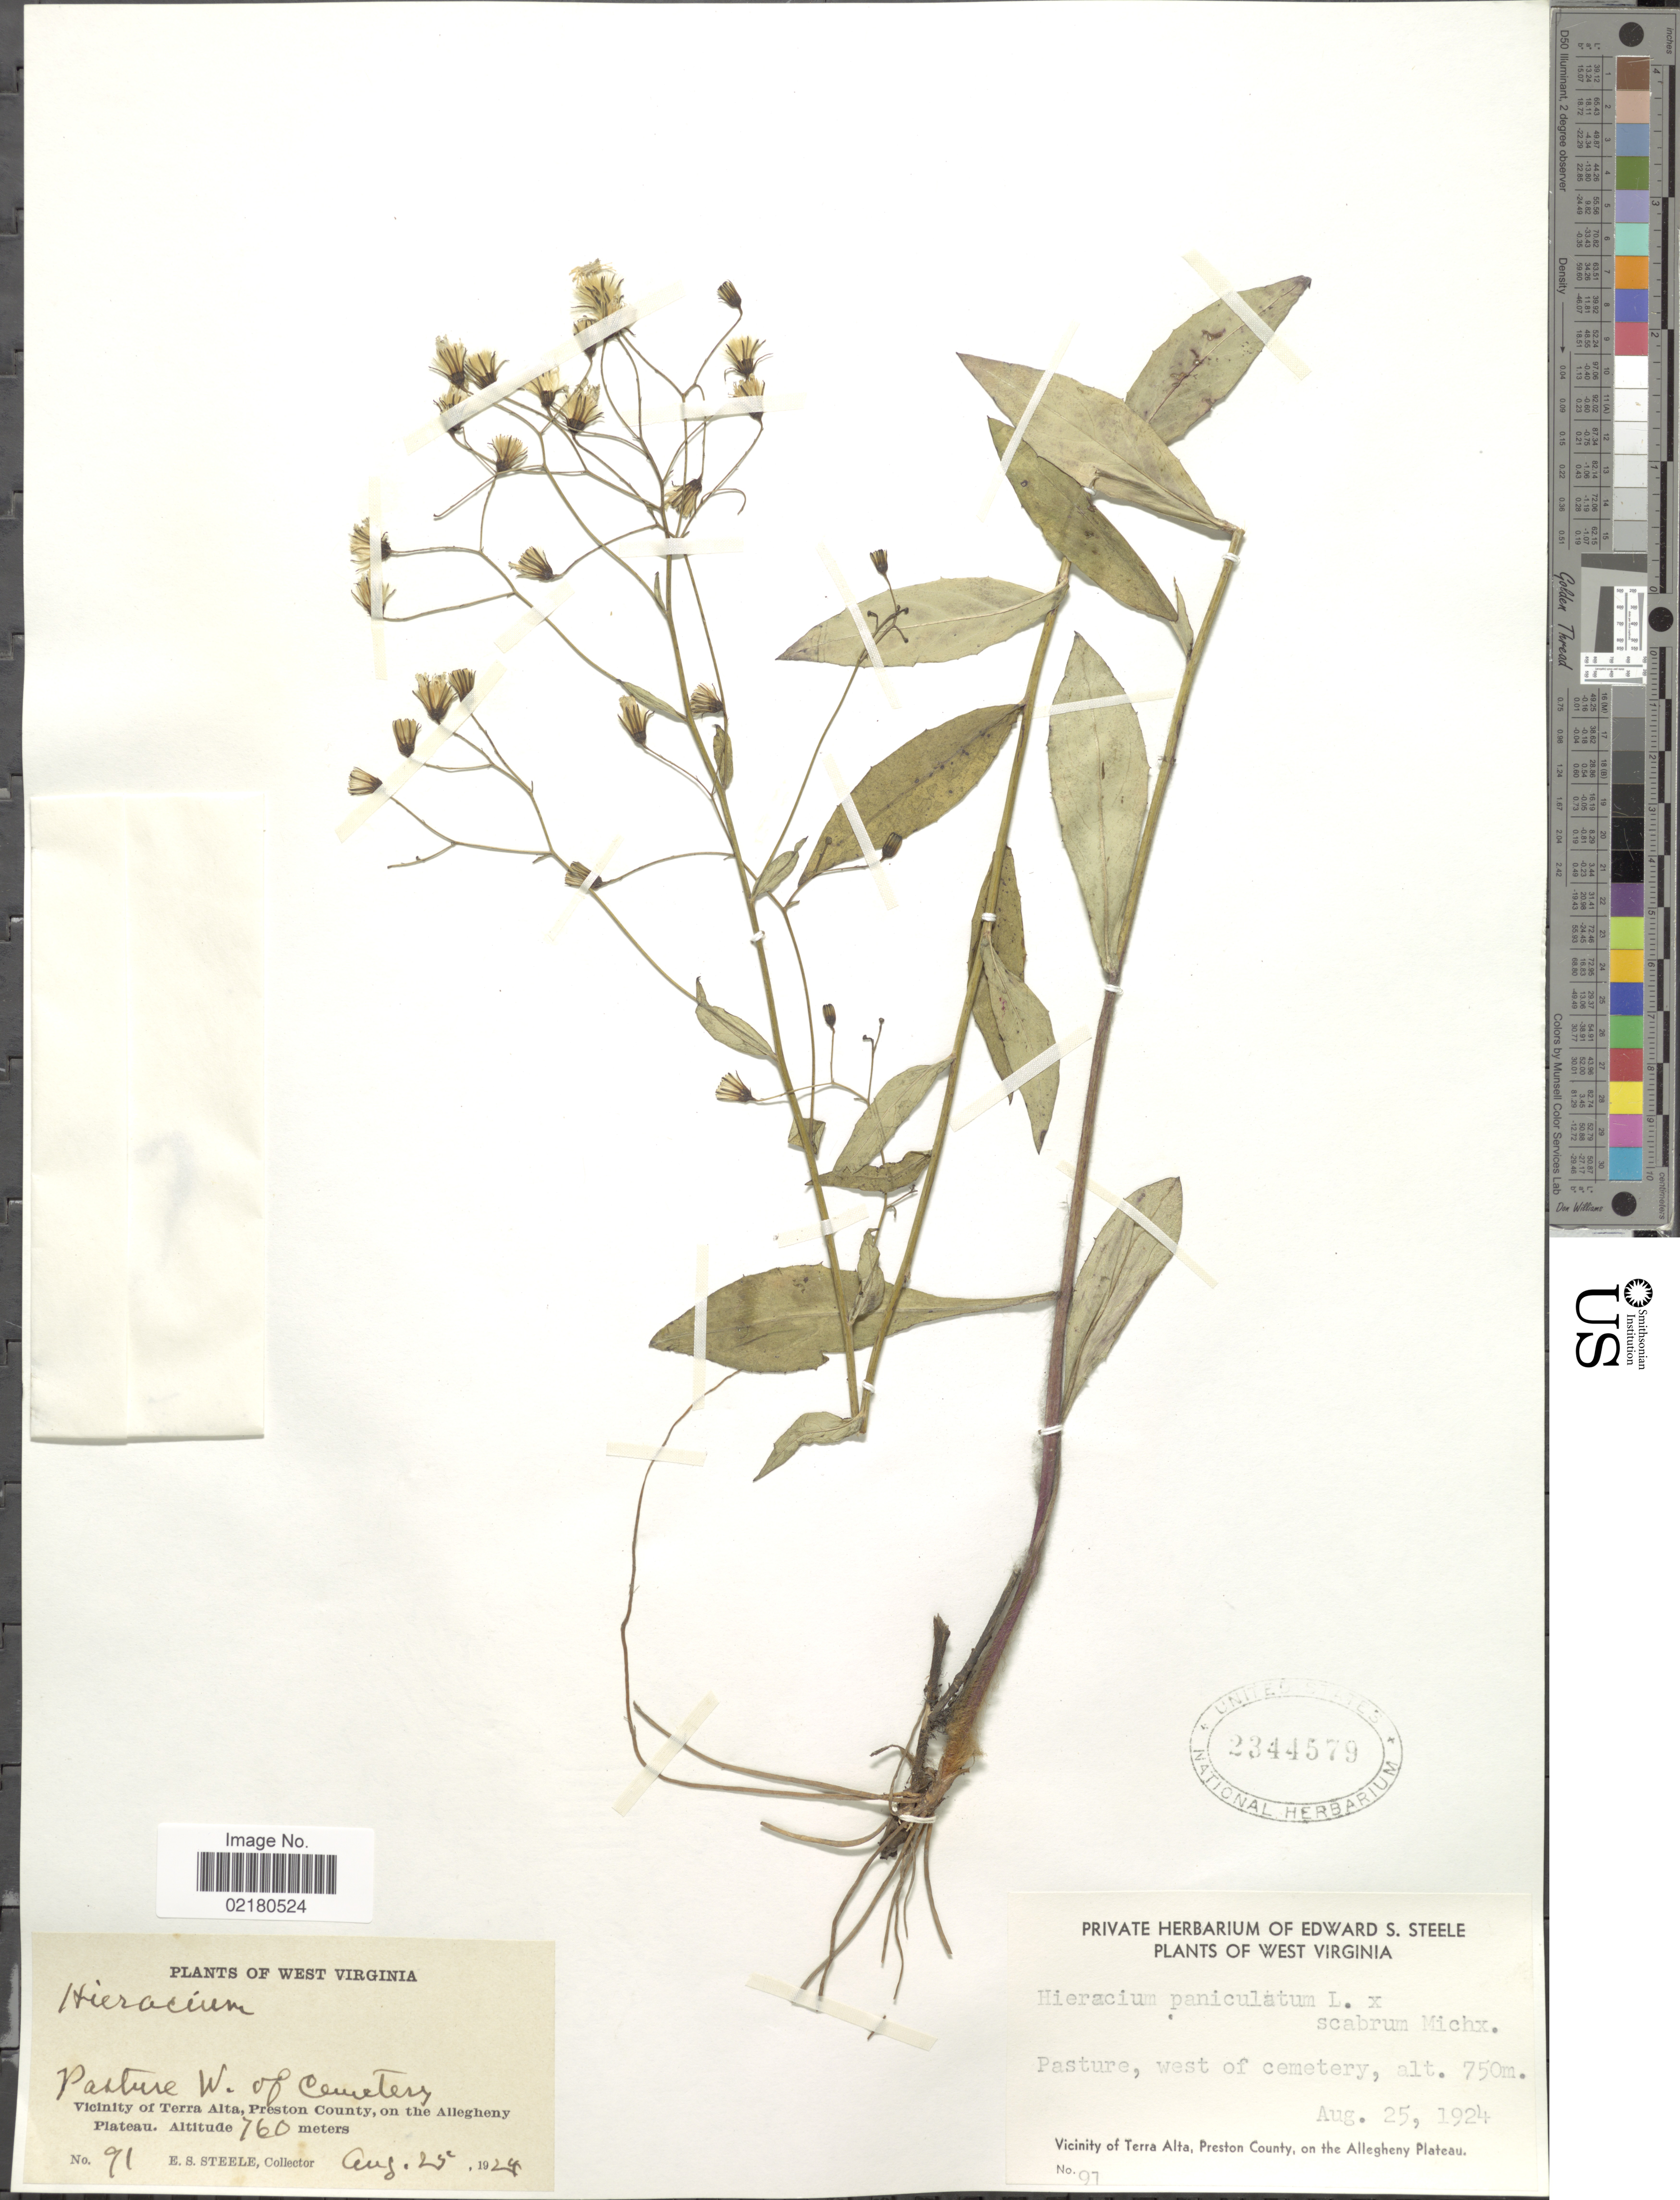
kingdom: Plantae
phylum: Tracheophyta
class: Magnoliopsida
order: Asterales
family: Asteraceae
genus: Hieracium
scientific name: Hieracium paniculatum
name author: L.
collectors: E. Steele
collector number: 91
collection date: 1924-08-25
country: United States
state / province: West Virginia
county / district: Preston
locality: Vicinity of Terra Alta, Preston County, on the Allegheny Plateau, pasture west of cemetery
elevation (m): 750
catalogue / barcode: US 2344579